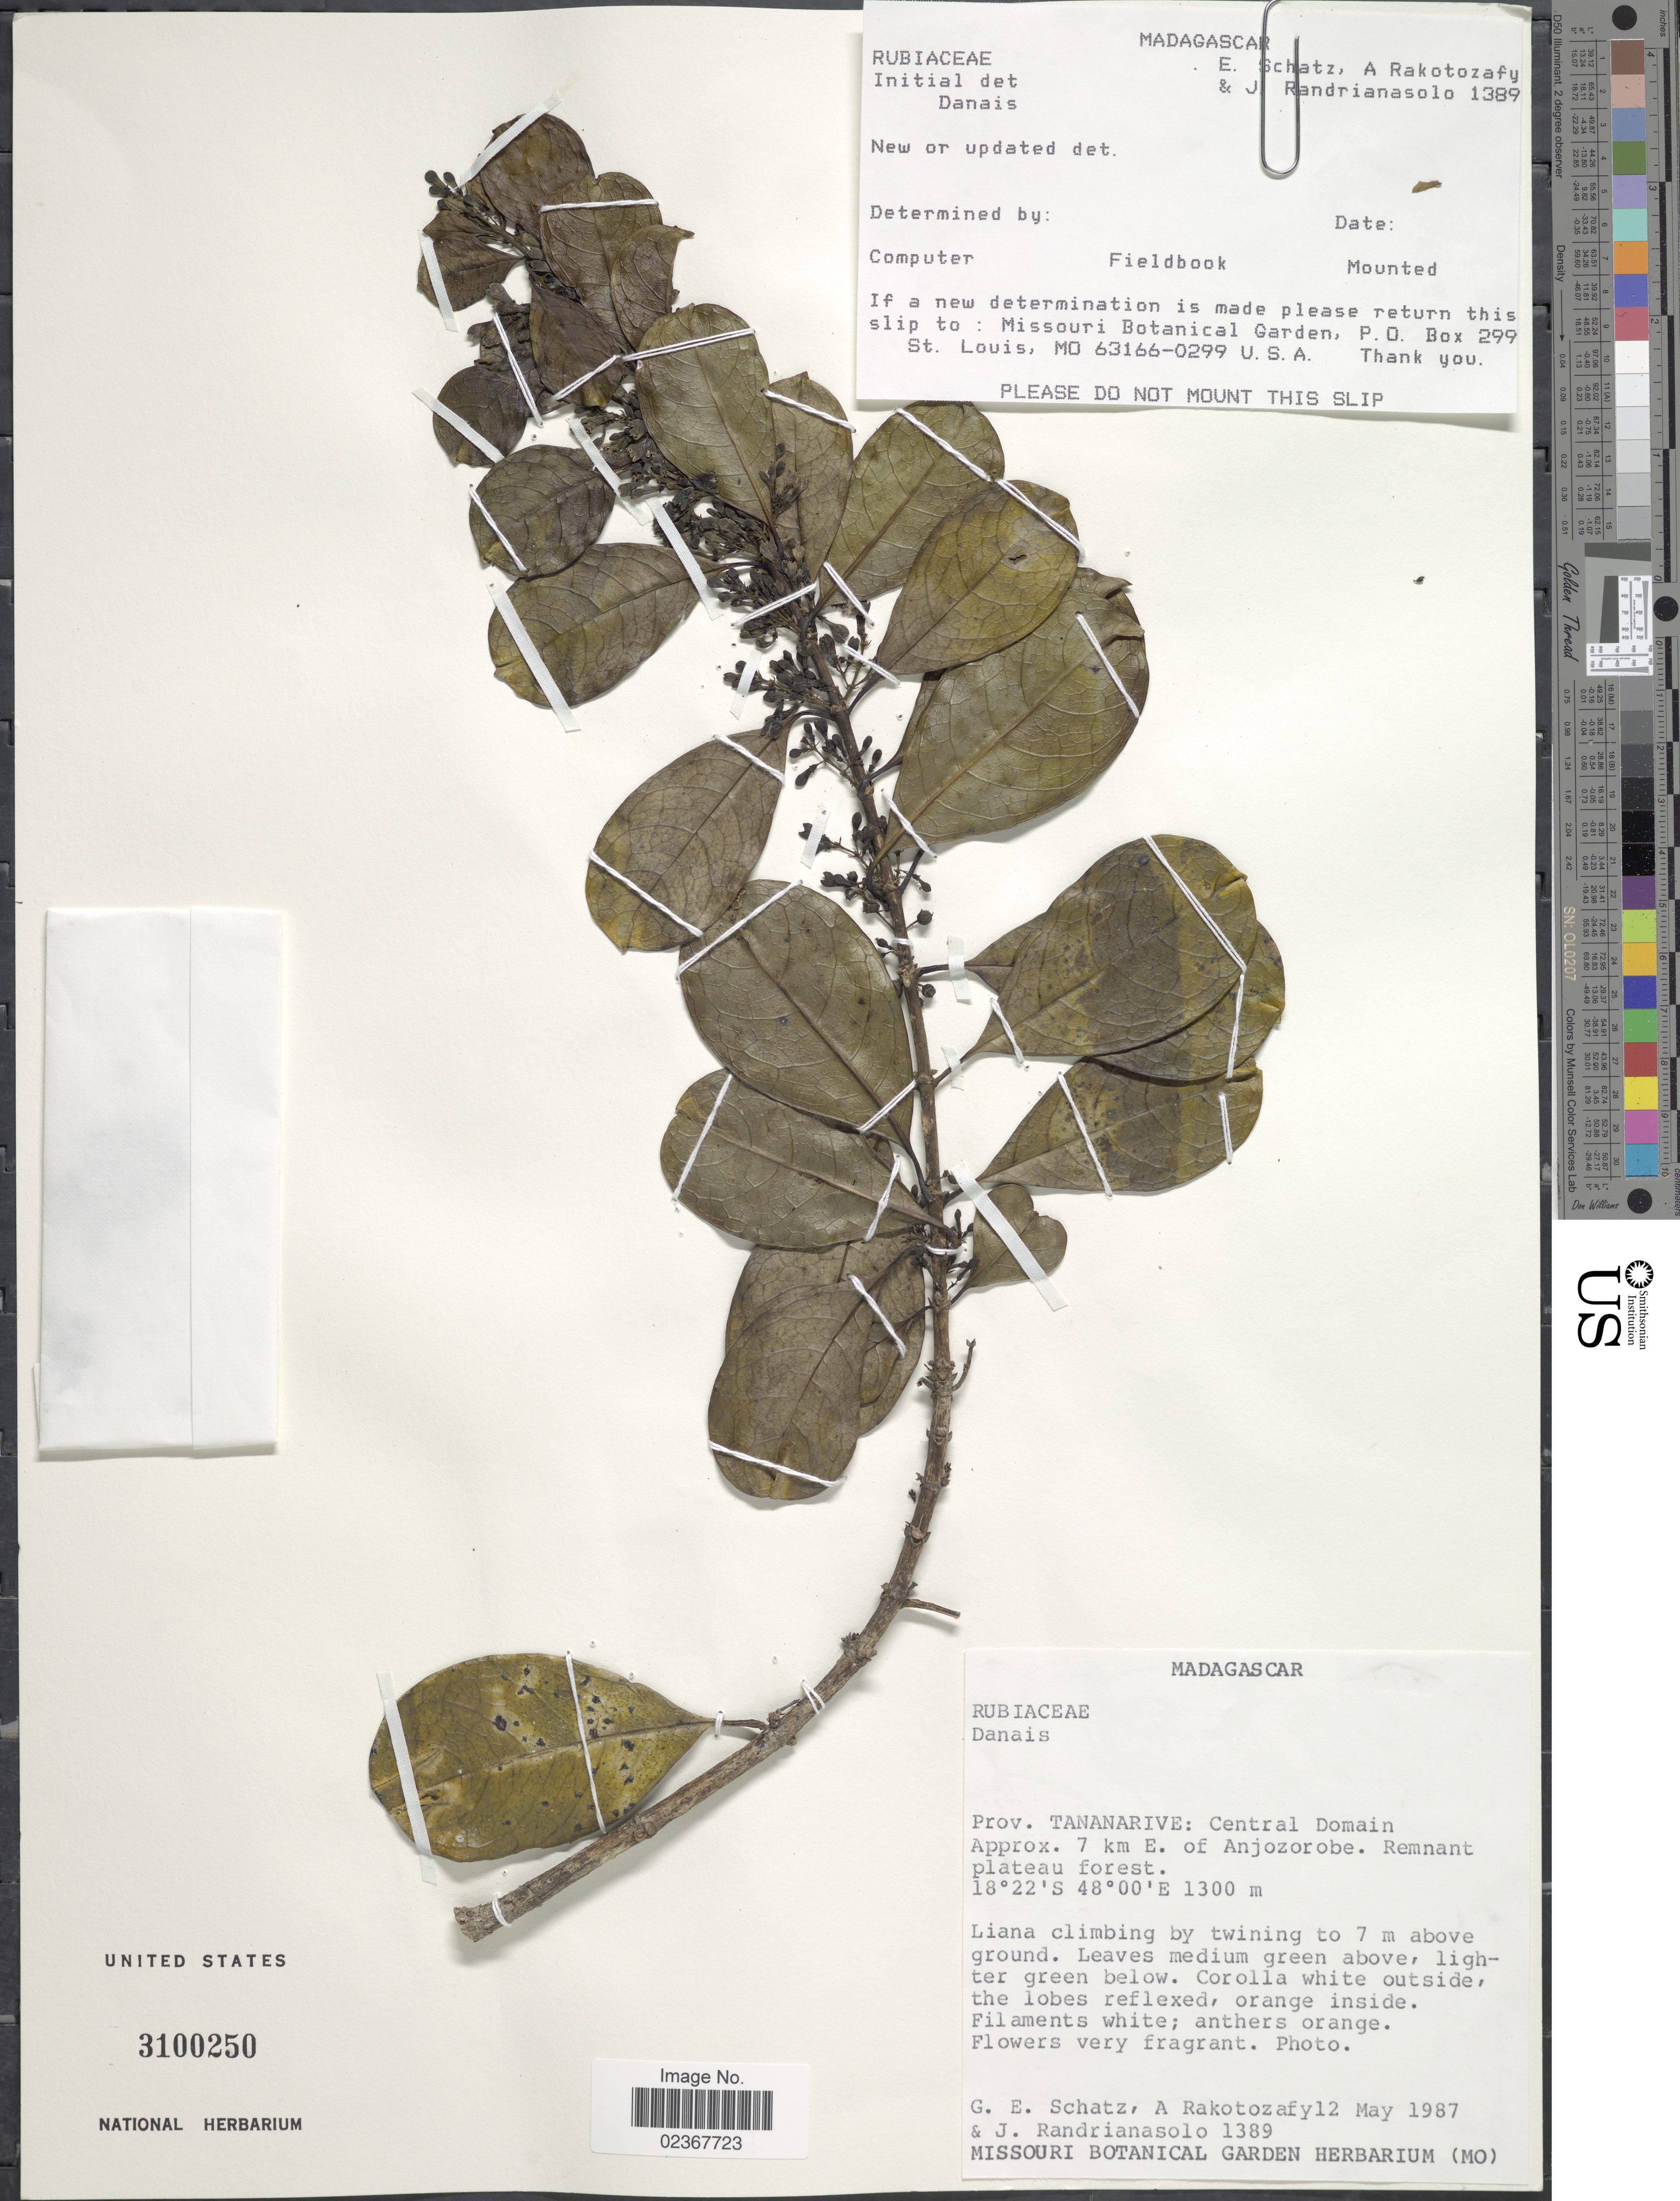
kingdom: Plantae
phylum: Tracheophyta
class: Magnoliopsida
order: Gentianales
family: Rubiaceae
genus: Danais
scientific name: Danais sp.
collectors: G. Schatz, A. Rakotozafy & J. Randrianasolo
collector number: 1389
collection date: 1987-05-12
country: Madagascar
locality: Prov. Tananarive: Central Domain Approx. 7 km E of Anjozorobe. Remnant plateau forest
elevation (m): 1300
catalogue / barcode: US 3100250